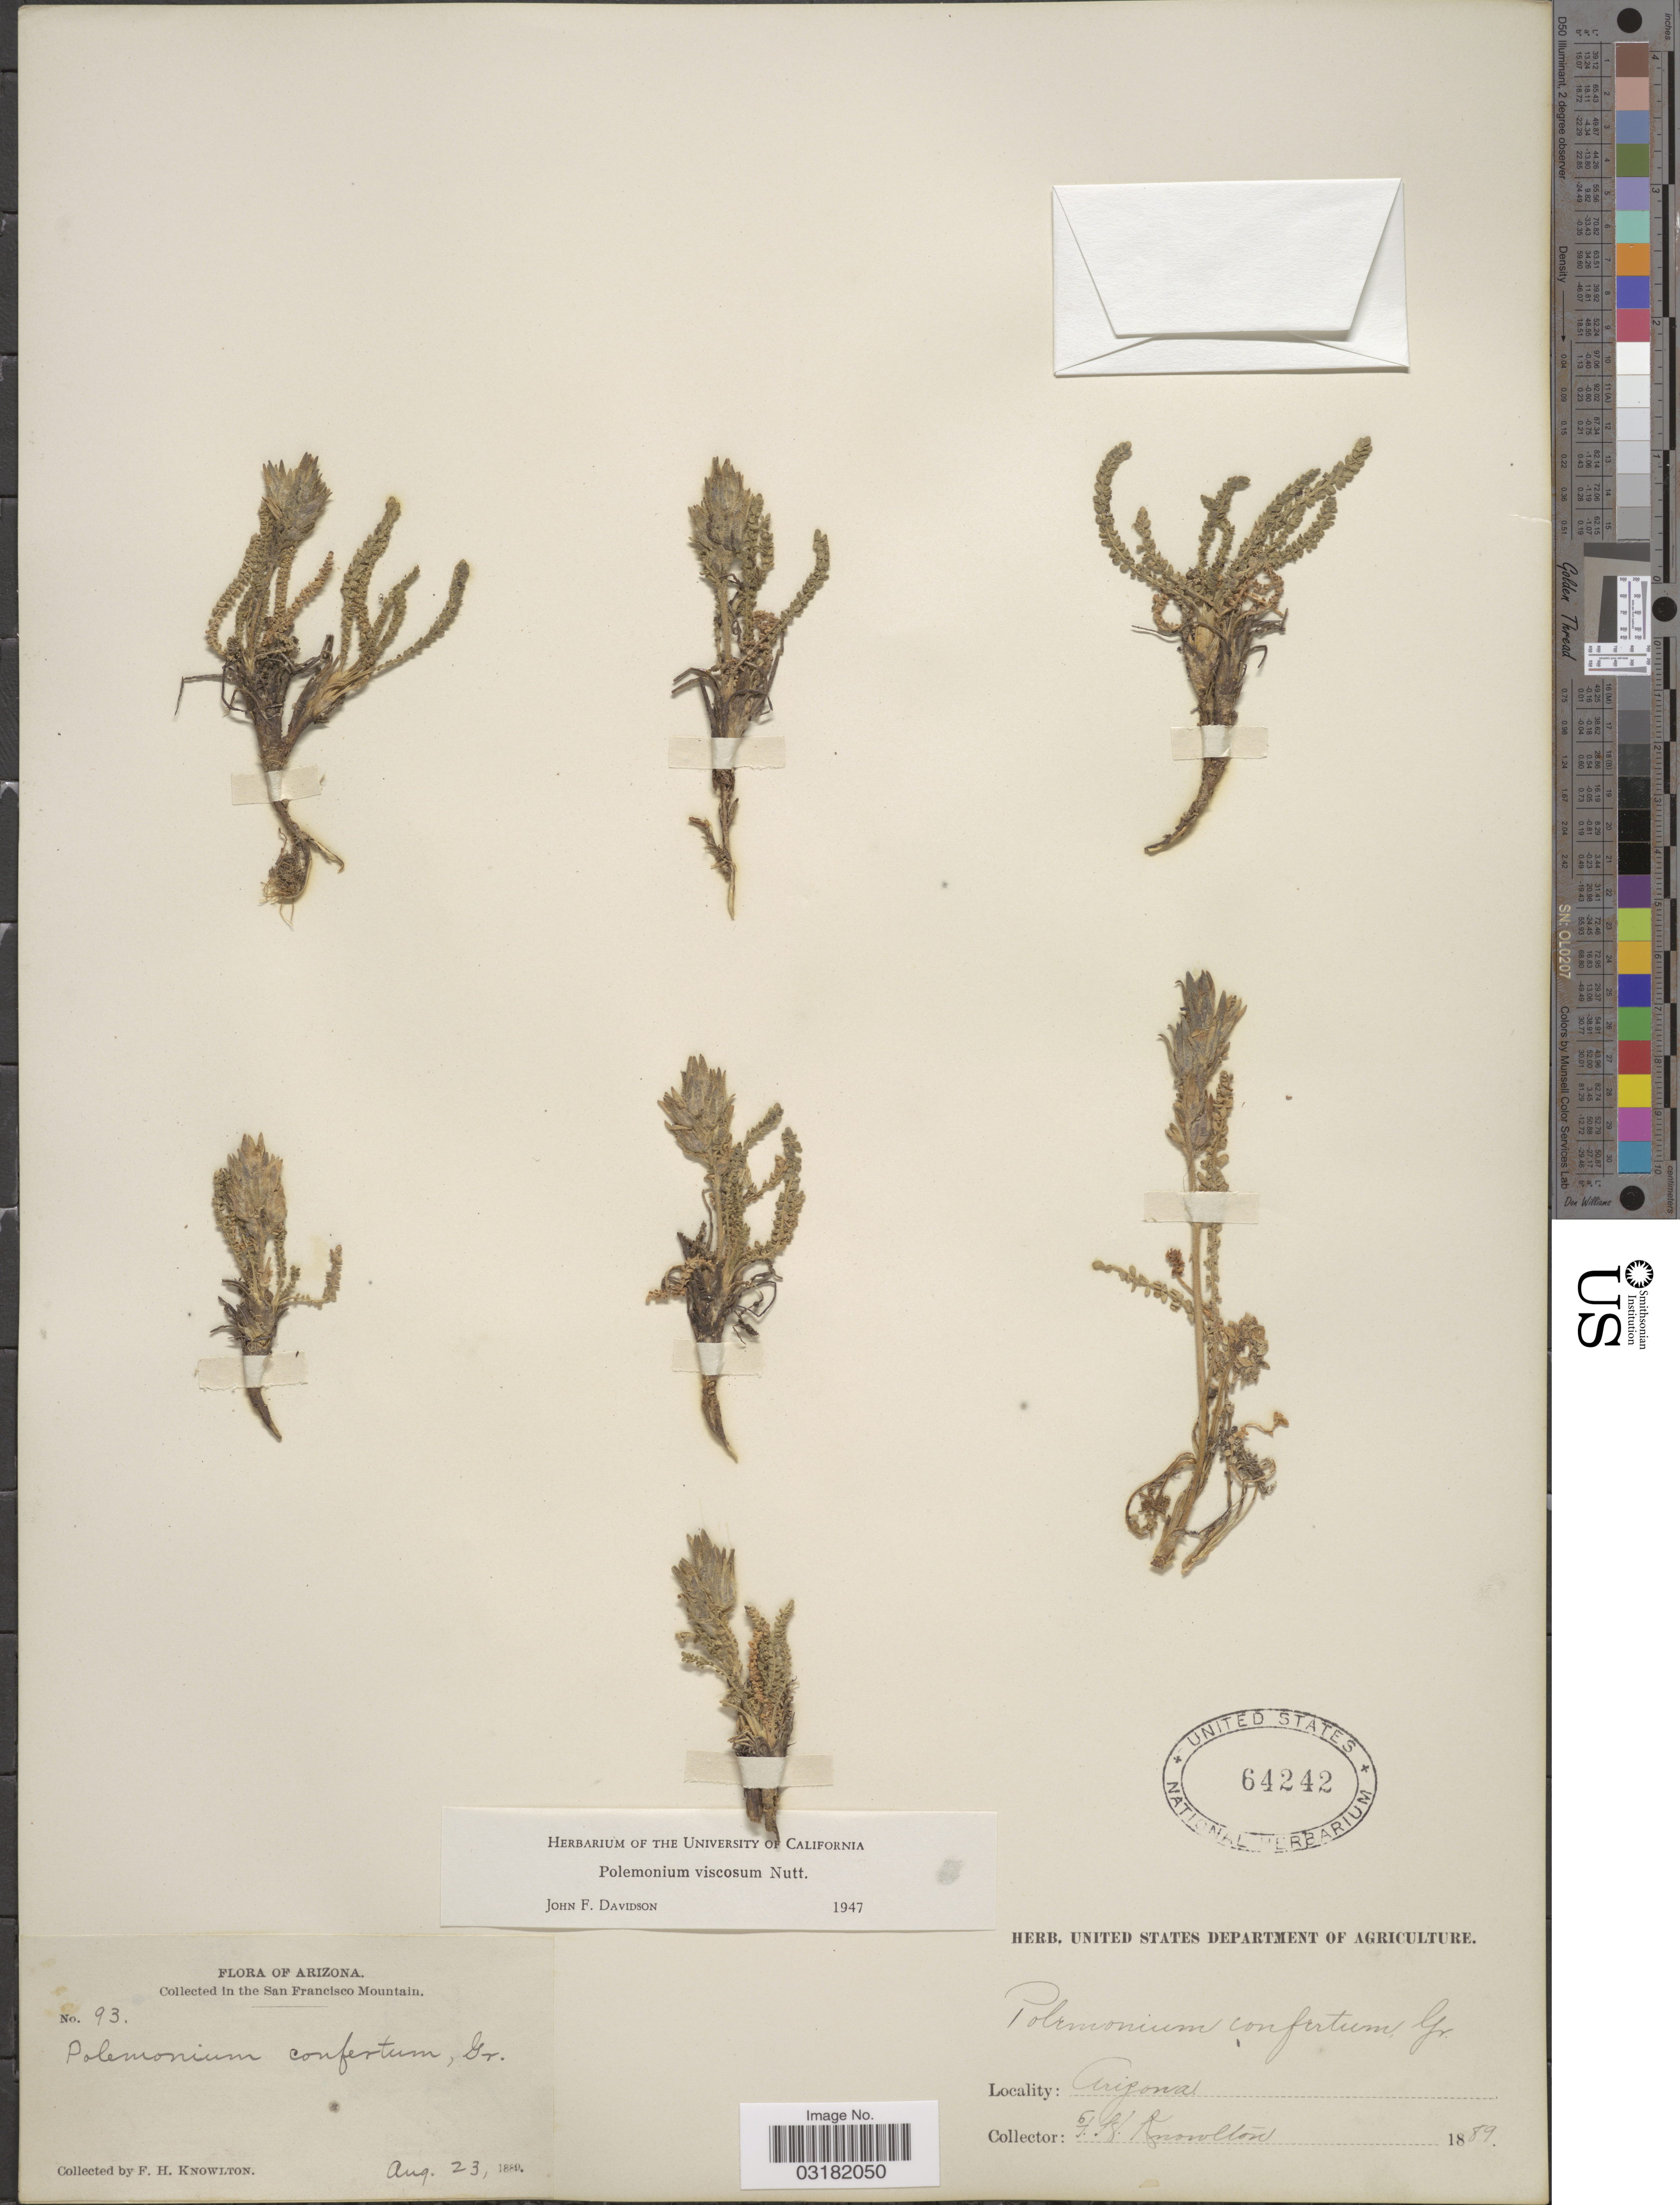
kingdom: Plantae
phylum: Tracheophyta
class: Magnoliopsida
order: Ericales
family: Polemoniaceae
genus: Polemonium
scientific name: Polemonium viscosum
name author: Nutt.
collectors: F. H. Knowlton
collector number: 93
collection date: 1889-08-23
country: United States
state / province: Arizona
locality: In the San Francisco Mountain.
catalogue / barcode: US 64242